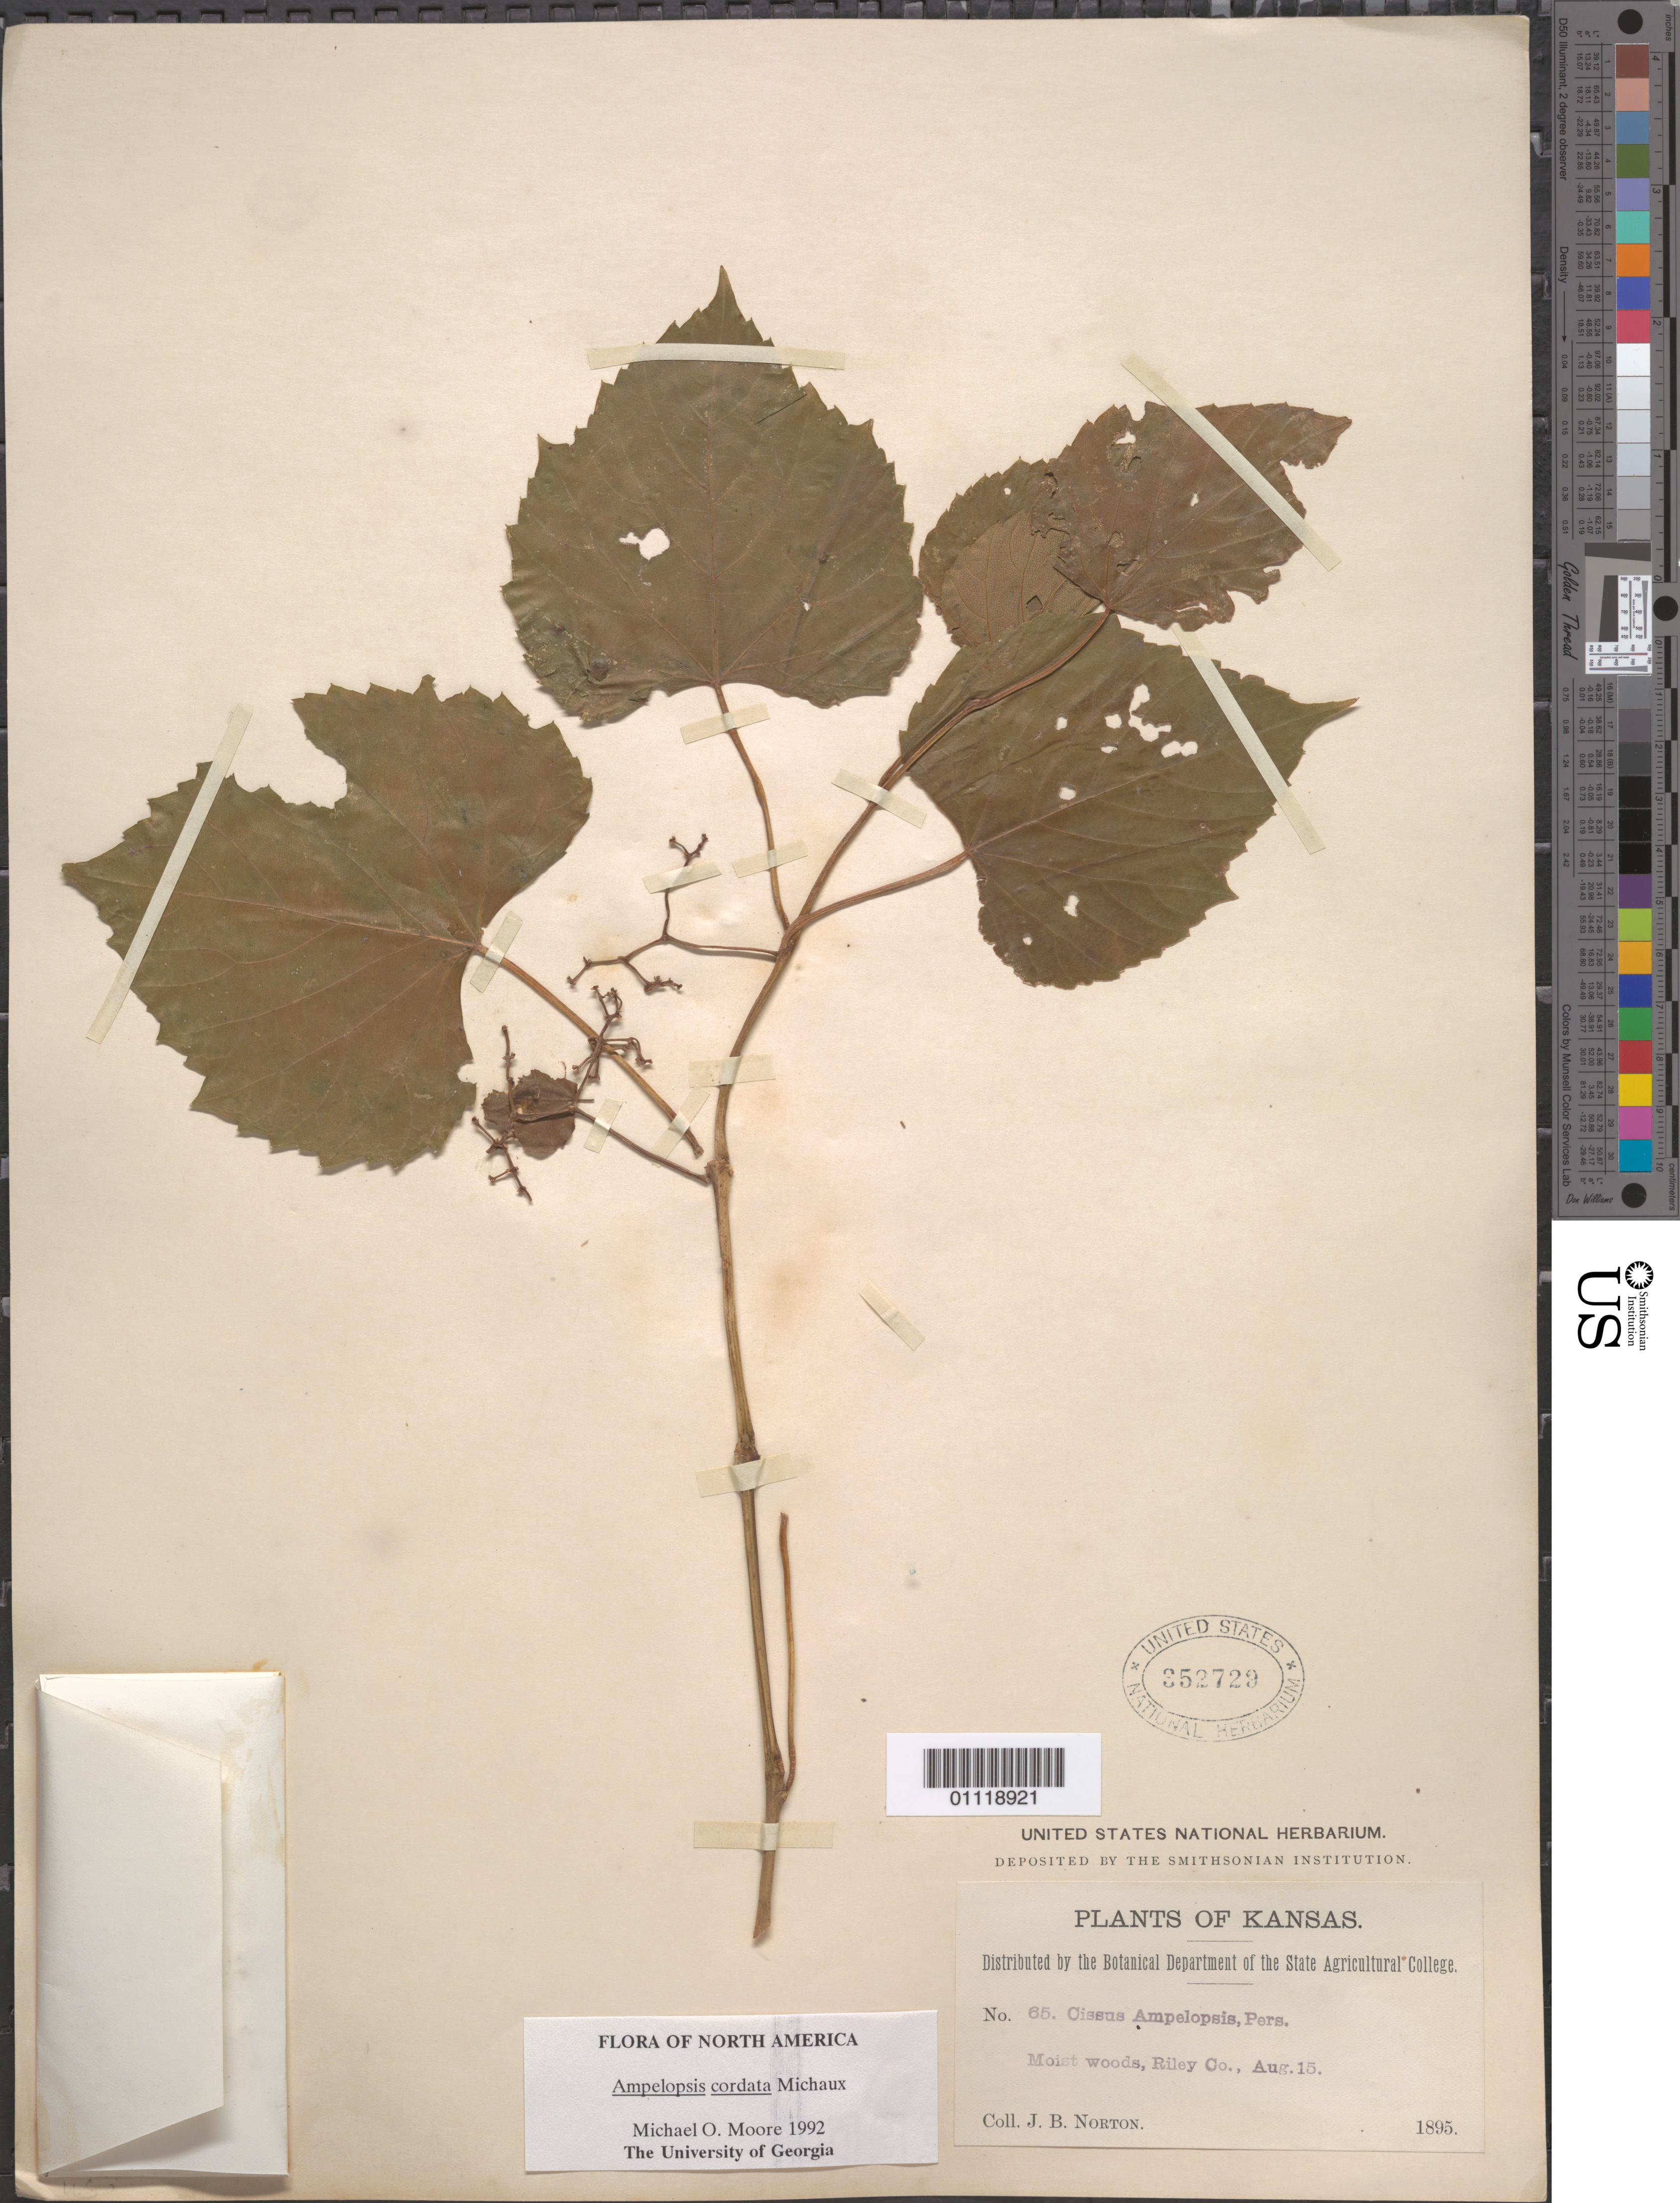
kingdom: Plantae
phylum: Tracheophyta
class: Magnoliopsida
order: Vitales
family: Vitaceae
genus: Ampelopsis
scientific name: Ampelopsis cordata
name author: Michx.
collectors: J. B. S. Norton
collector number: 65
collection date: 1895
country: United States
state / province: Kansas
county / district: Riley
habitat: Moist woods.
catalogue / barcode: US 352729